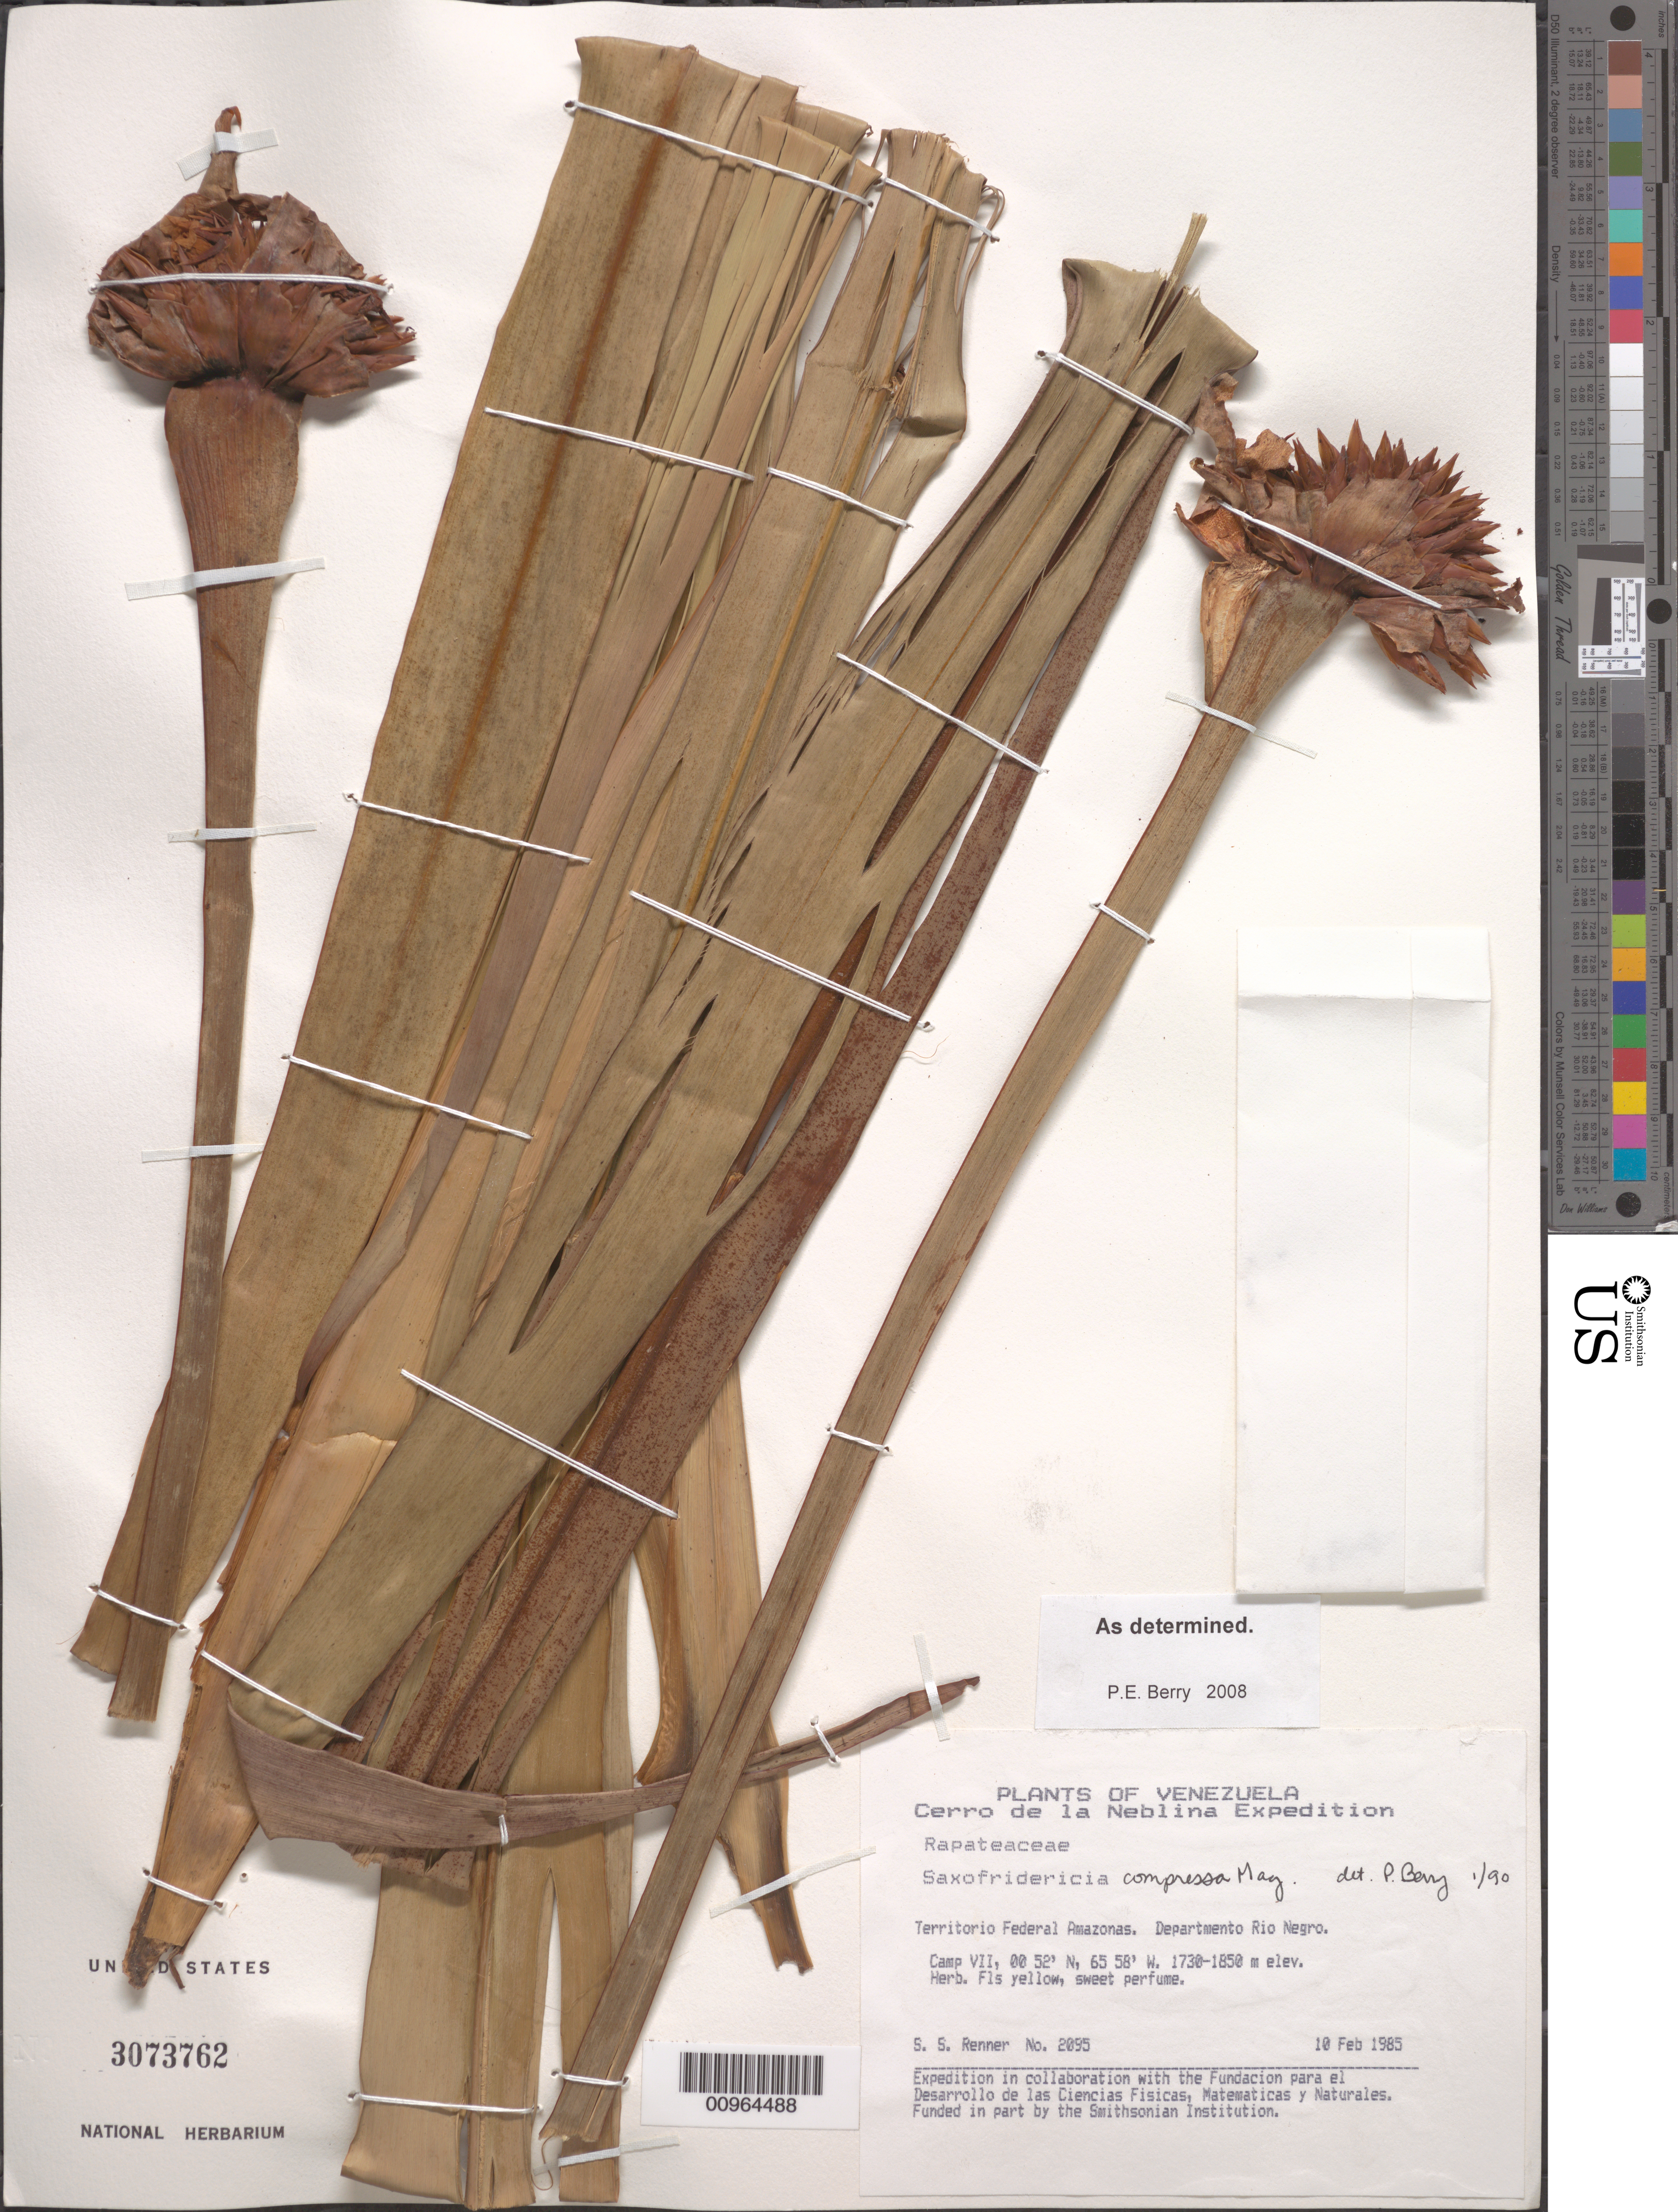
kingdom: Plantae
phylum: Tracheophyta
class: Liliopsida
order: Poales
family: Rapateaceae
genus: Saxofridericia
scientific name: Saxofridericia compressa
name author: Maguire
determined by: Berry, P. E., (WIS), University of Wisconsin - Madison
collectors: S. S. Renner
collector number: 2095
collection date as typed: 10-Feb-85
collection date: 1985-02-10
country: Venezuela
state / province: Amazonas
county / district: Río Negro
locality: Cerro de la Neblina, Camp VII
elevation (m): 1730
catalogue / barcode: US 3073762